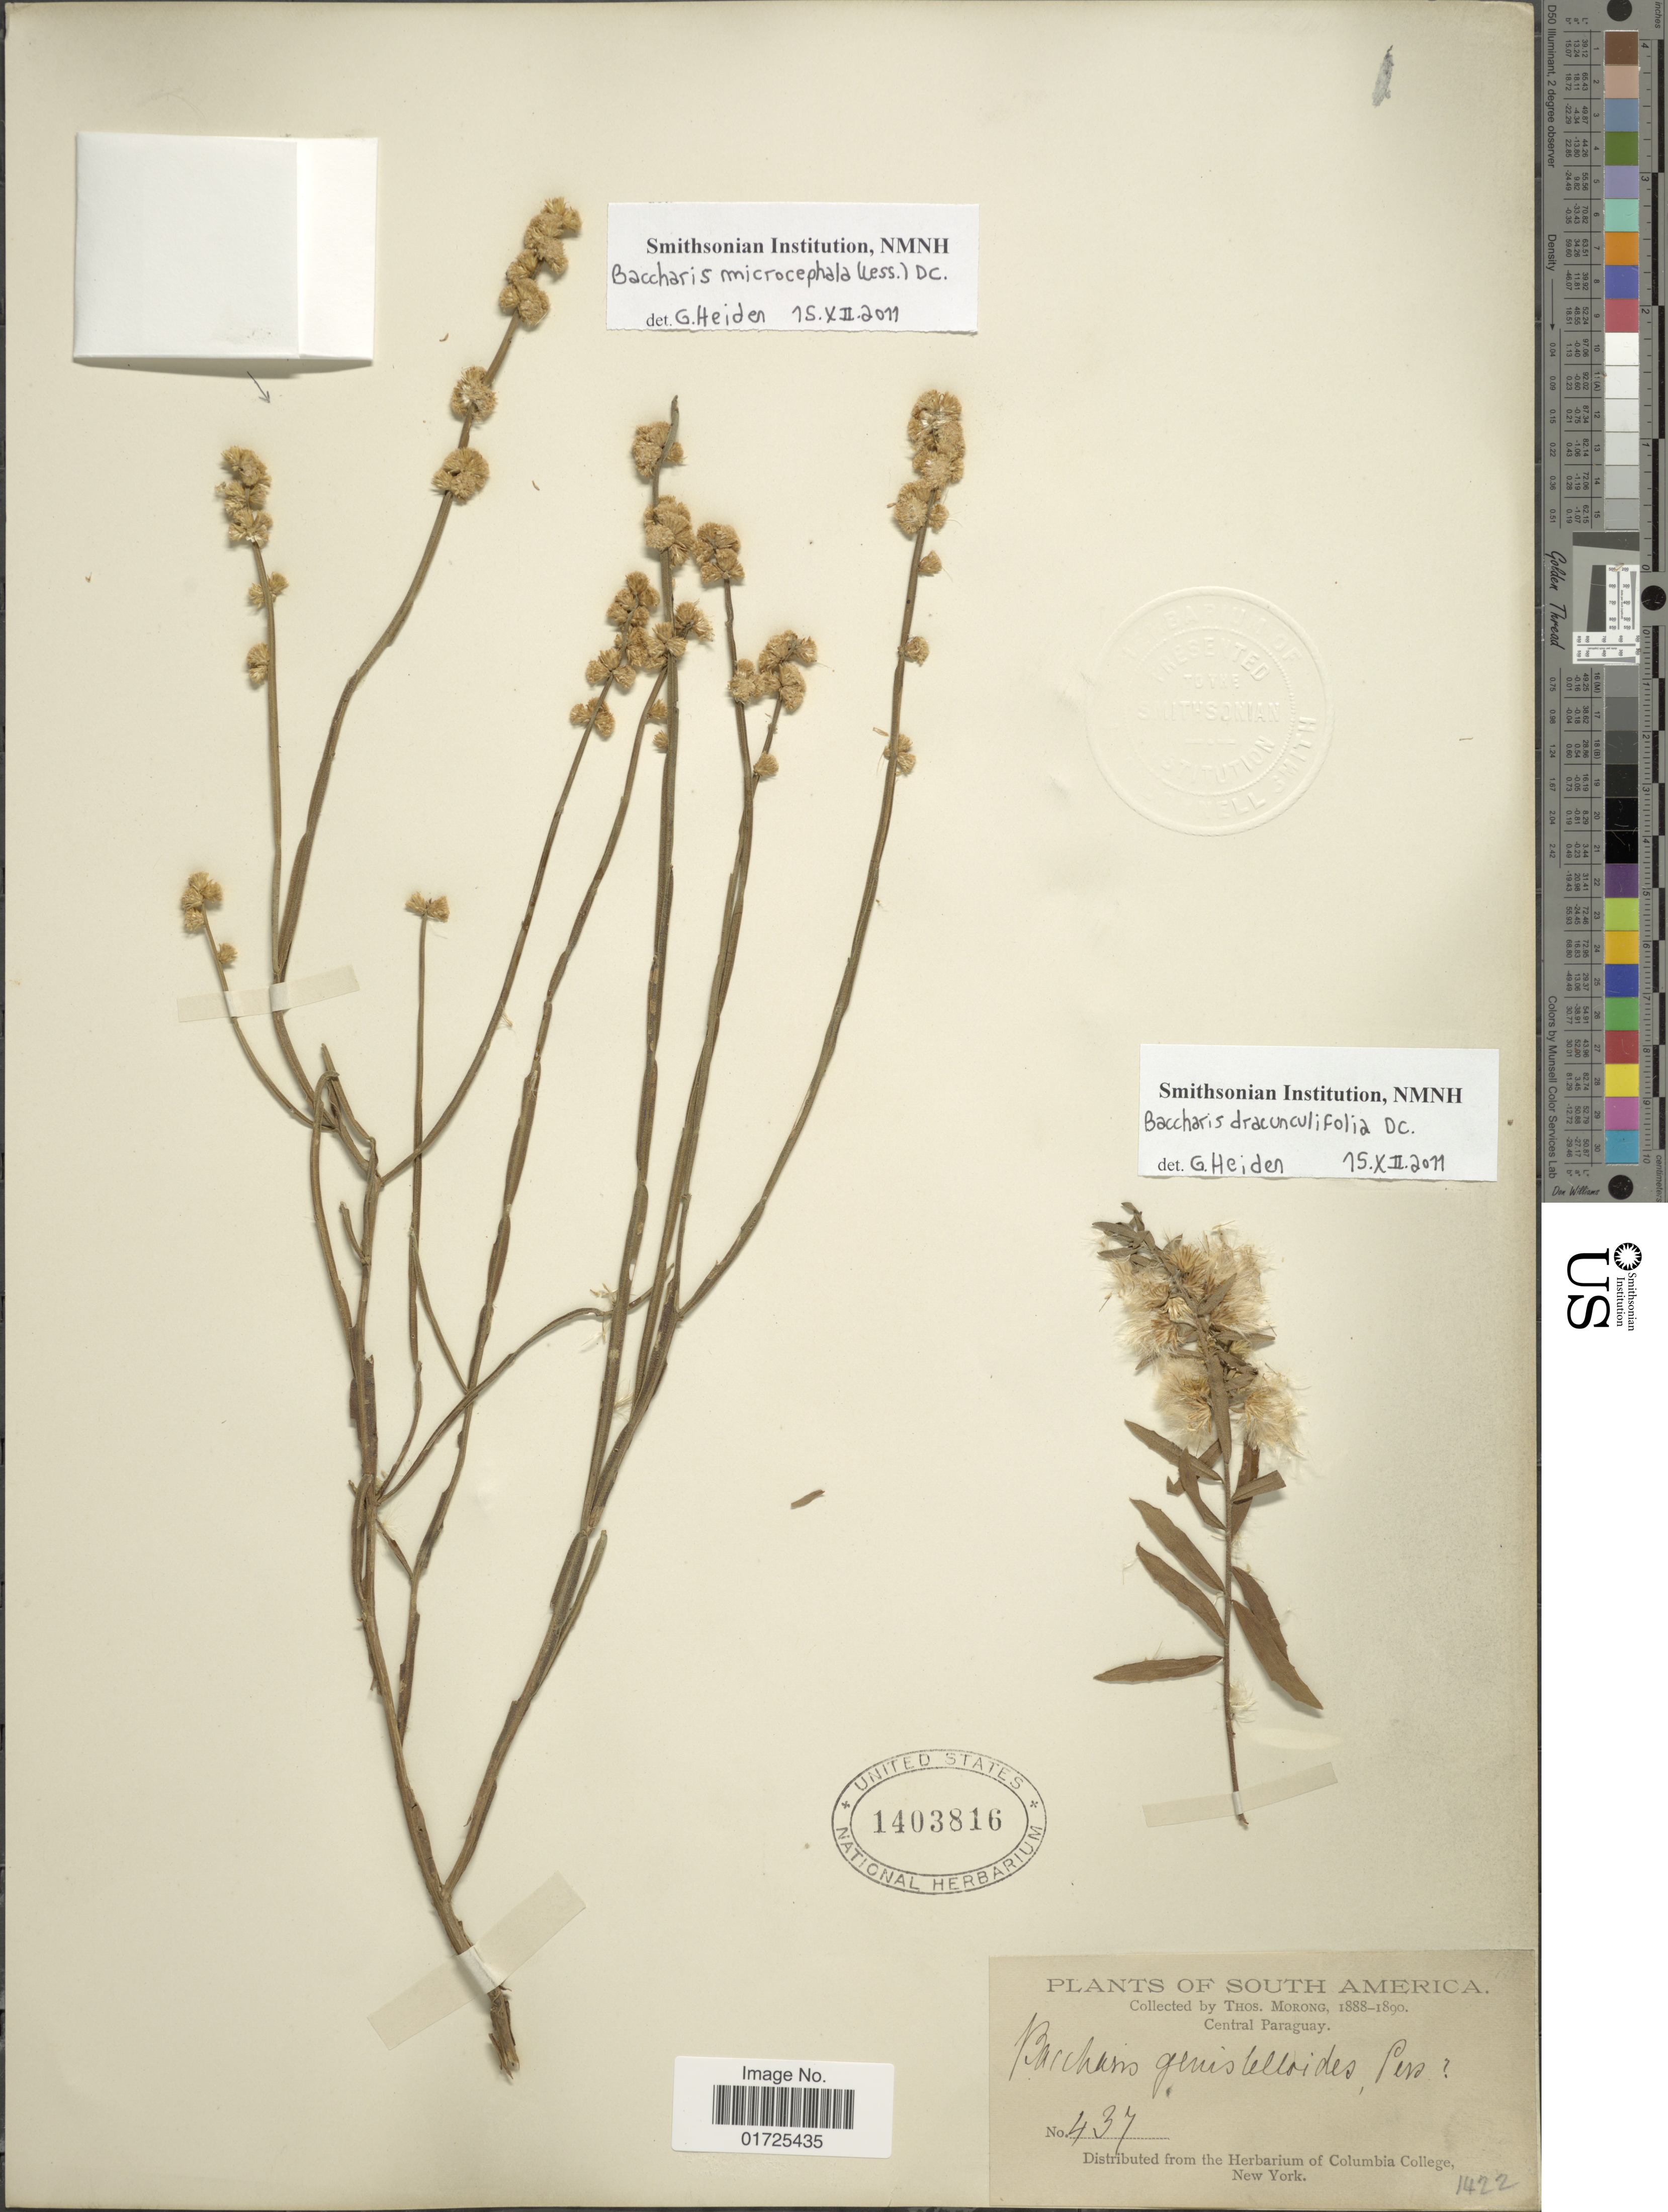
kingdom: Plantae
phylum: Tracheophyta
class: Magnoliopsida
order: Asterales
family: Asteraceae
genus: Baccharis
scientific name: Baccharis microcephala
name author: (Less.) DC.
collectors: ex herb. T. Morong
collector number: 437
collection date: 1888/1890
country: Paraguay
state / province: Central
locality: Central Paraguay.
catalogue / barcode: US 1403816